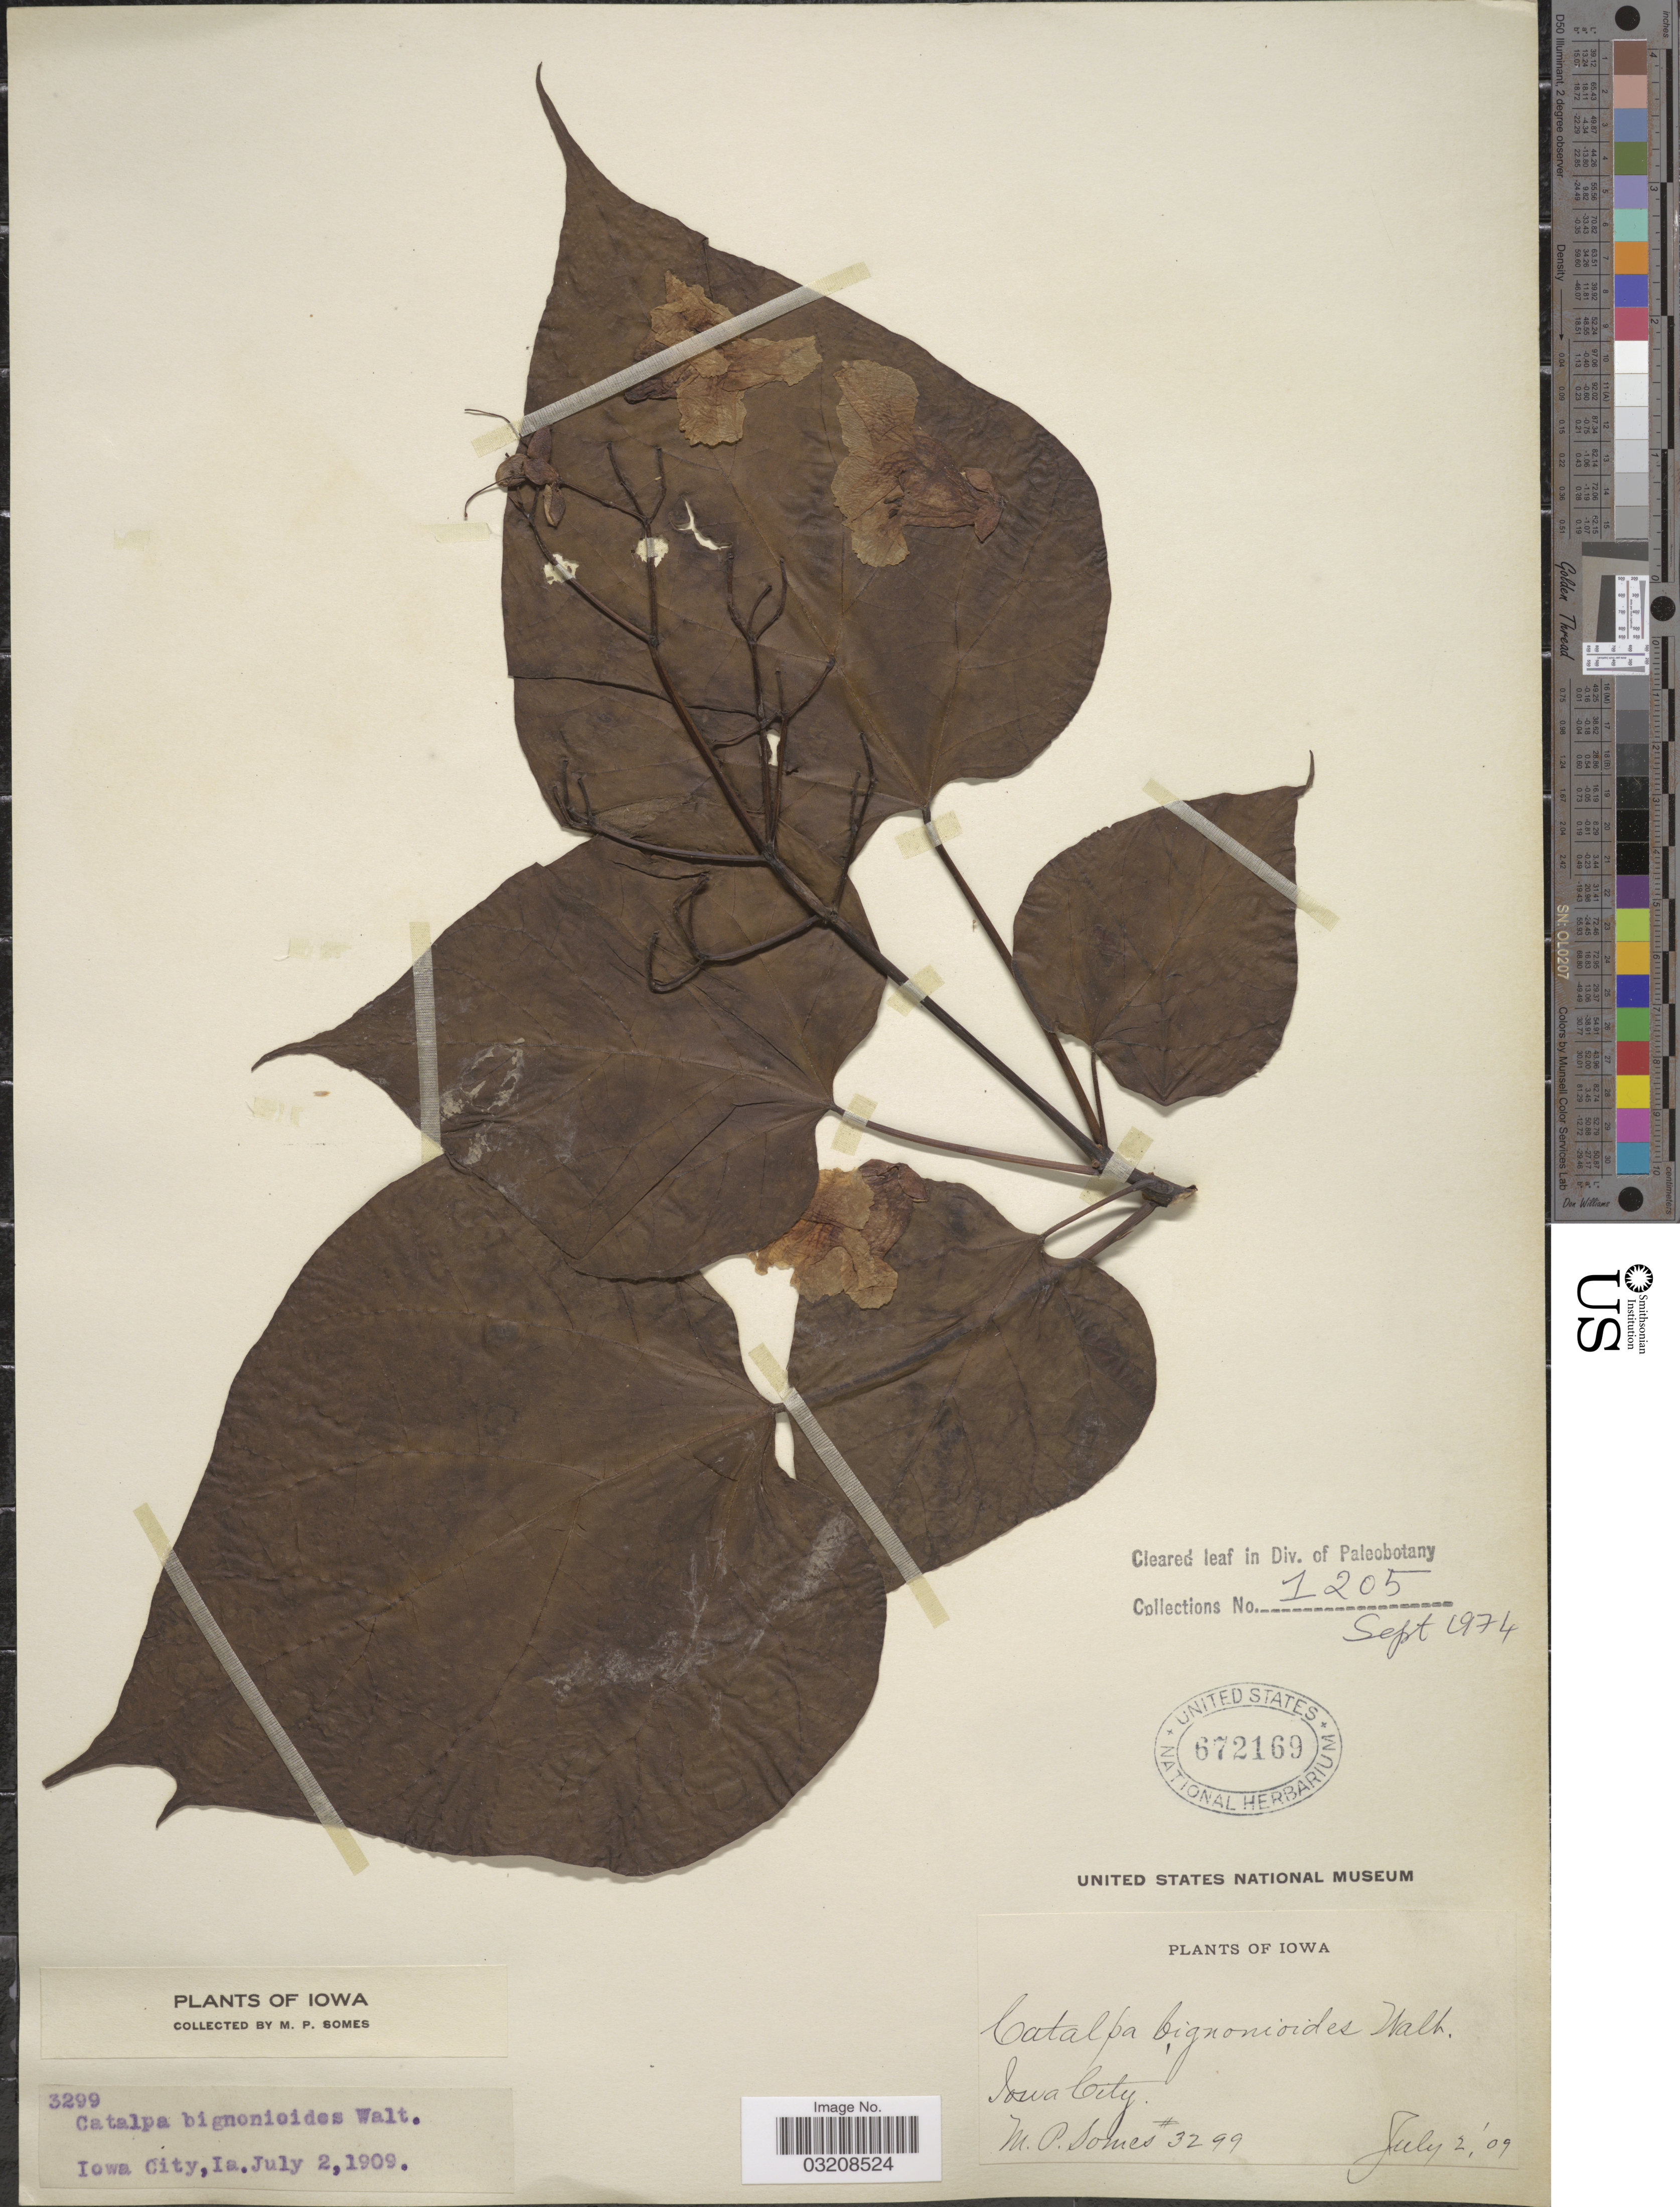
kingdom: Plantae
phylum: Tracheophyta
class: Magnoliopsida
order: Lamiales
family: Bignoniaceae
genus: Catalpa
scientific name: Catalpa bignonioides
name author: Walter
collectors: M. Somes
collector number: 3299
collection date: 1909-07-02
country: United States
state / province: Iowa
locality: Iowa City, Ia.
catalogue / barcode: US 672169